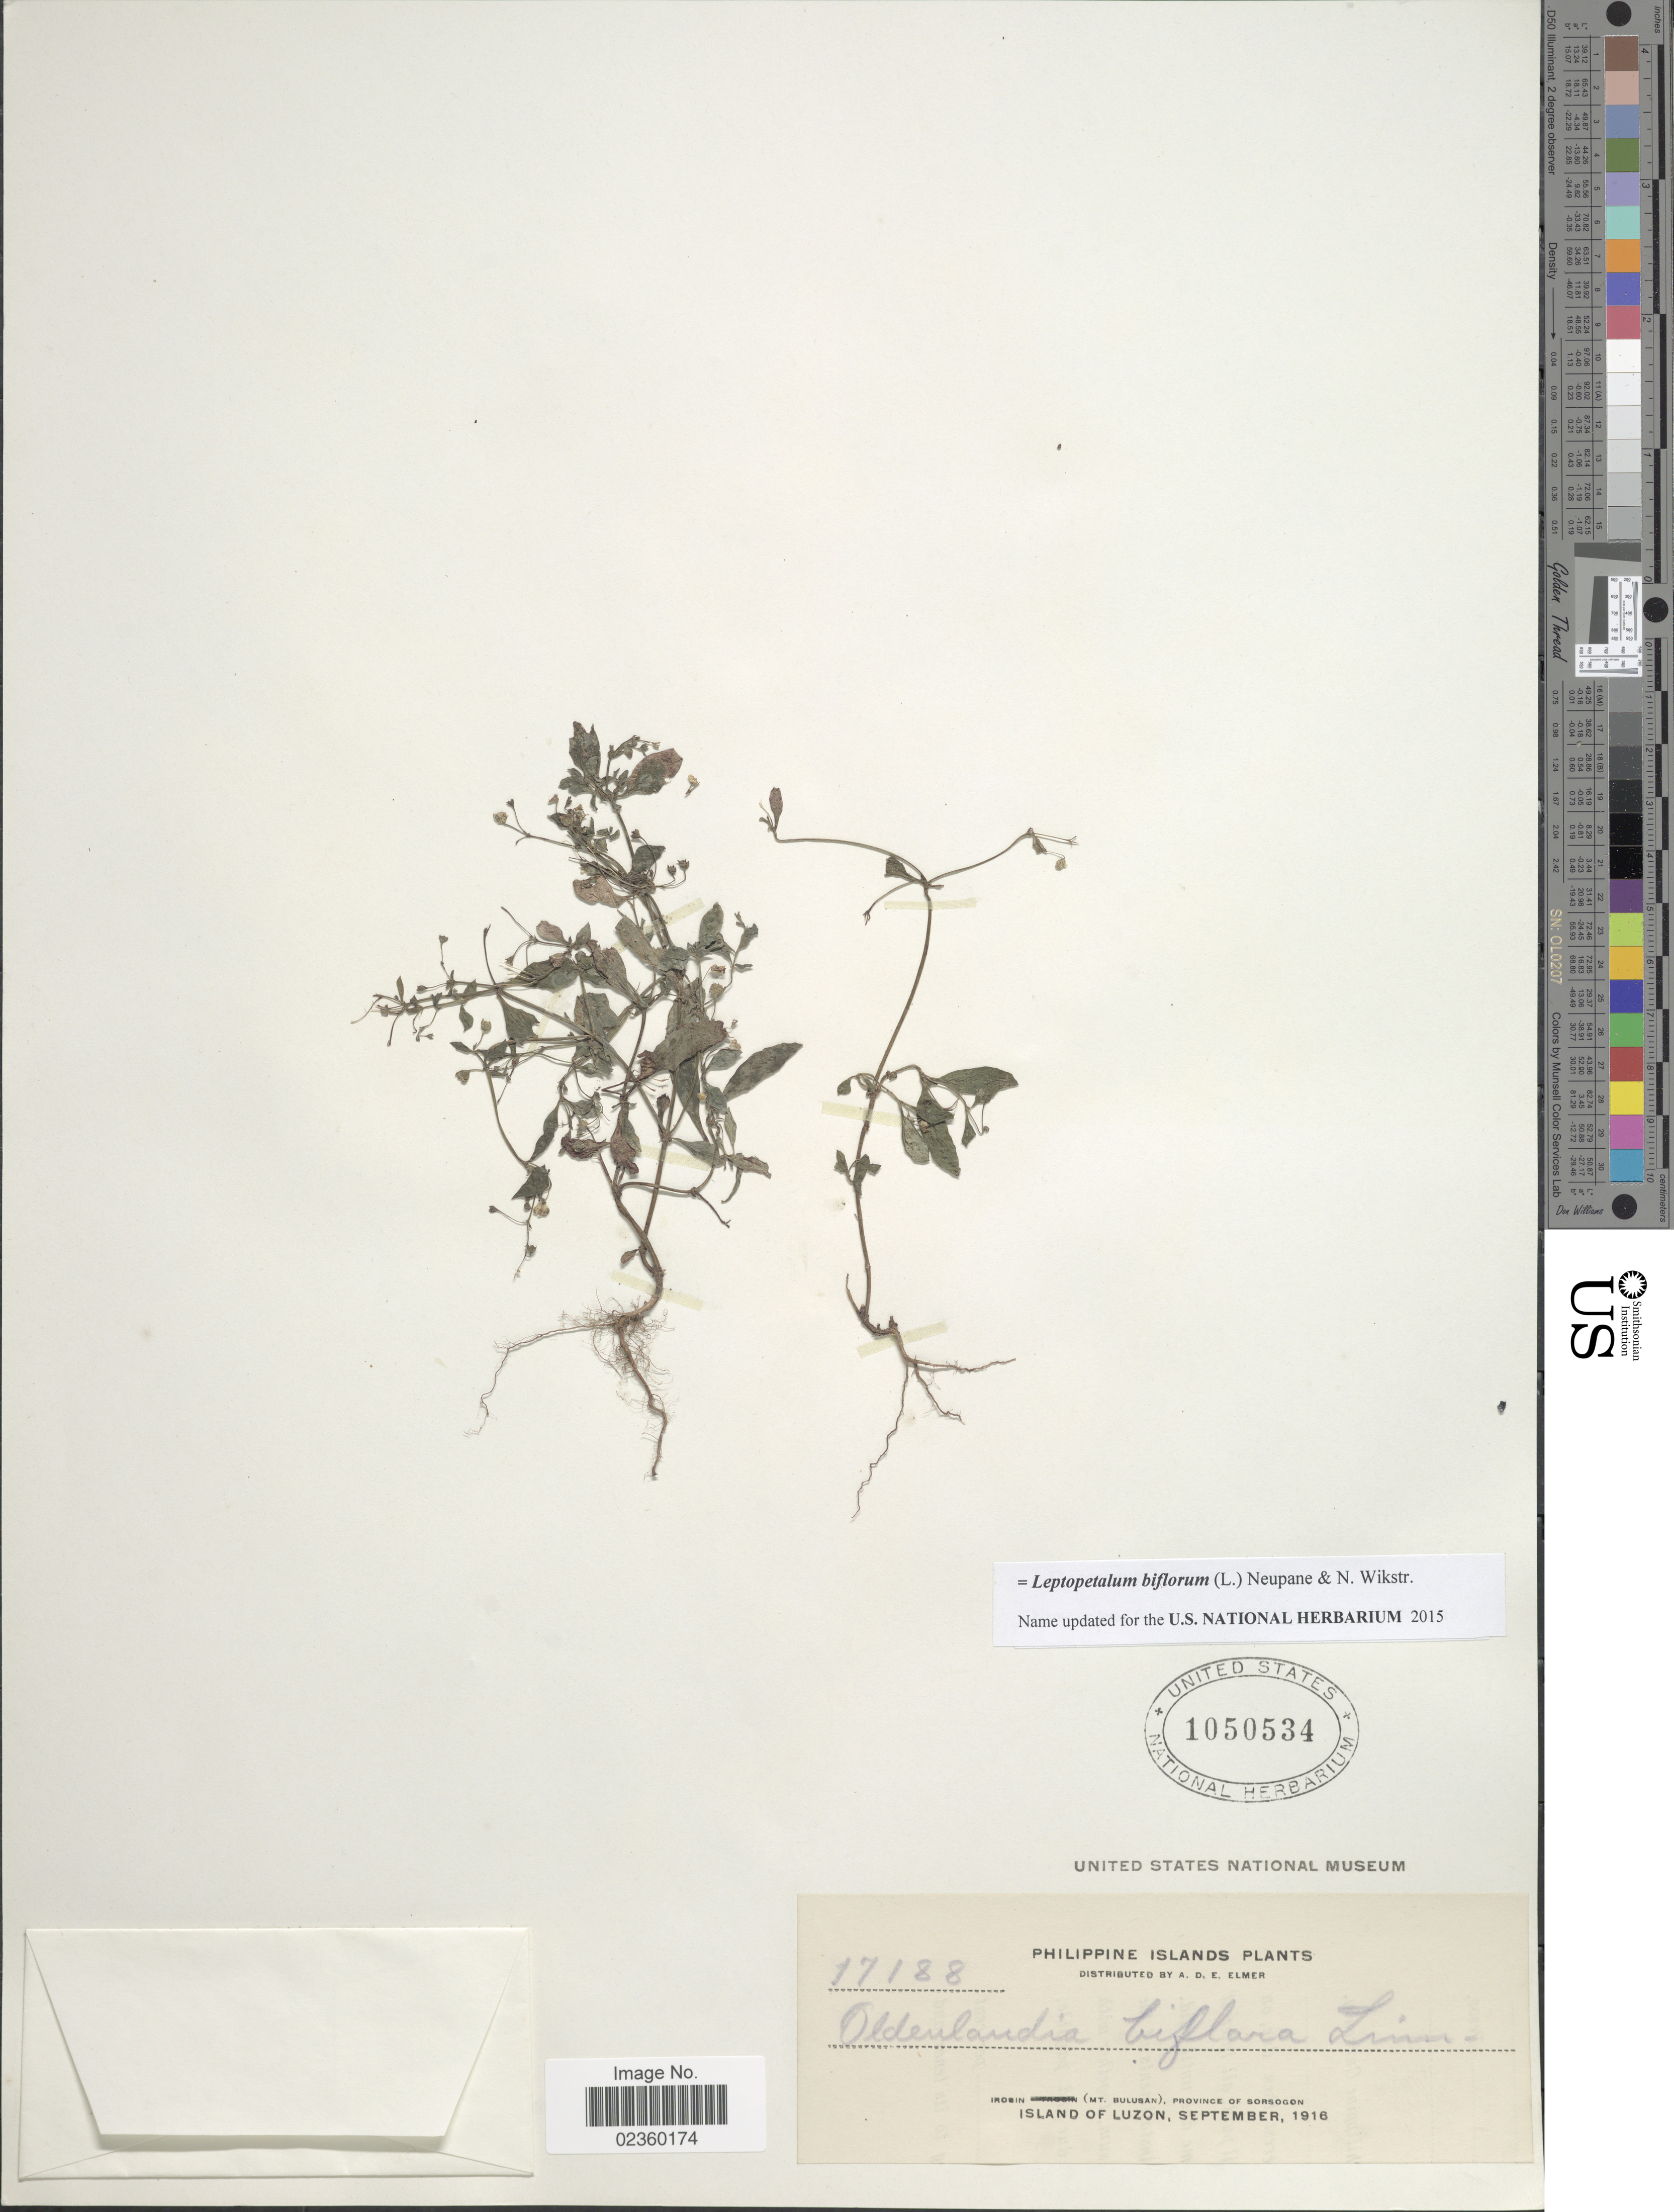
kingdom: Plantae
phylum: Tracheophyta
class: Magnoliopsida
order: Gentianales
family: Rubiaceae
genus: Leptopetalum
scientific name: Leptopetalum biflorum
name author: (L.) Neupane & N. Wikstr.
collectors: A. D. E. Elmer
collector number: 17188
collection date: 1916-09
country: Philippines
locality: Philippine Islands, Irosin (Mt Bulusan), Province of Sorsogon, Island of Luzon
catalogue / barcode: US 1050534